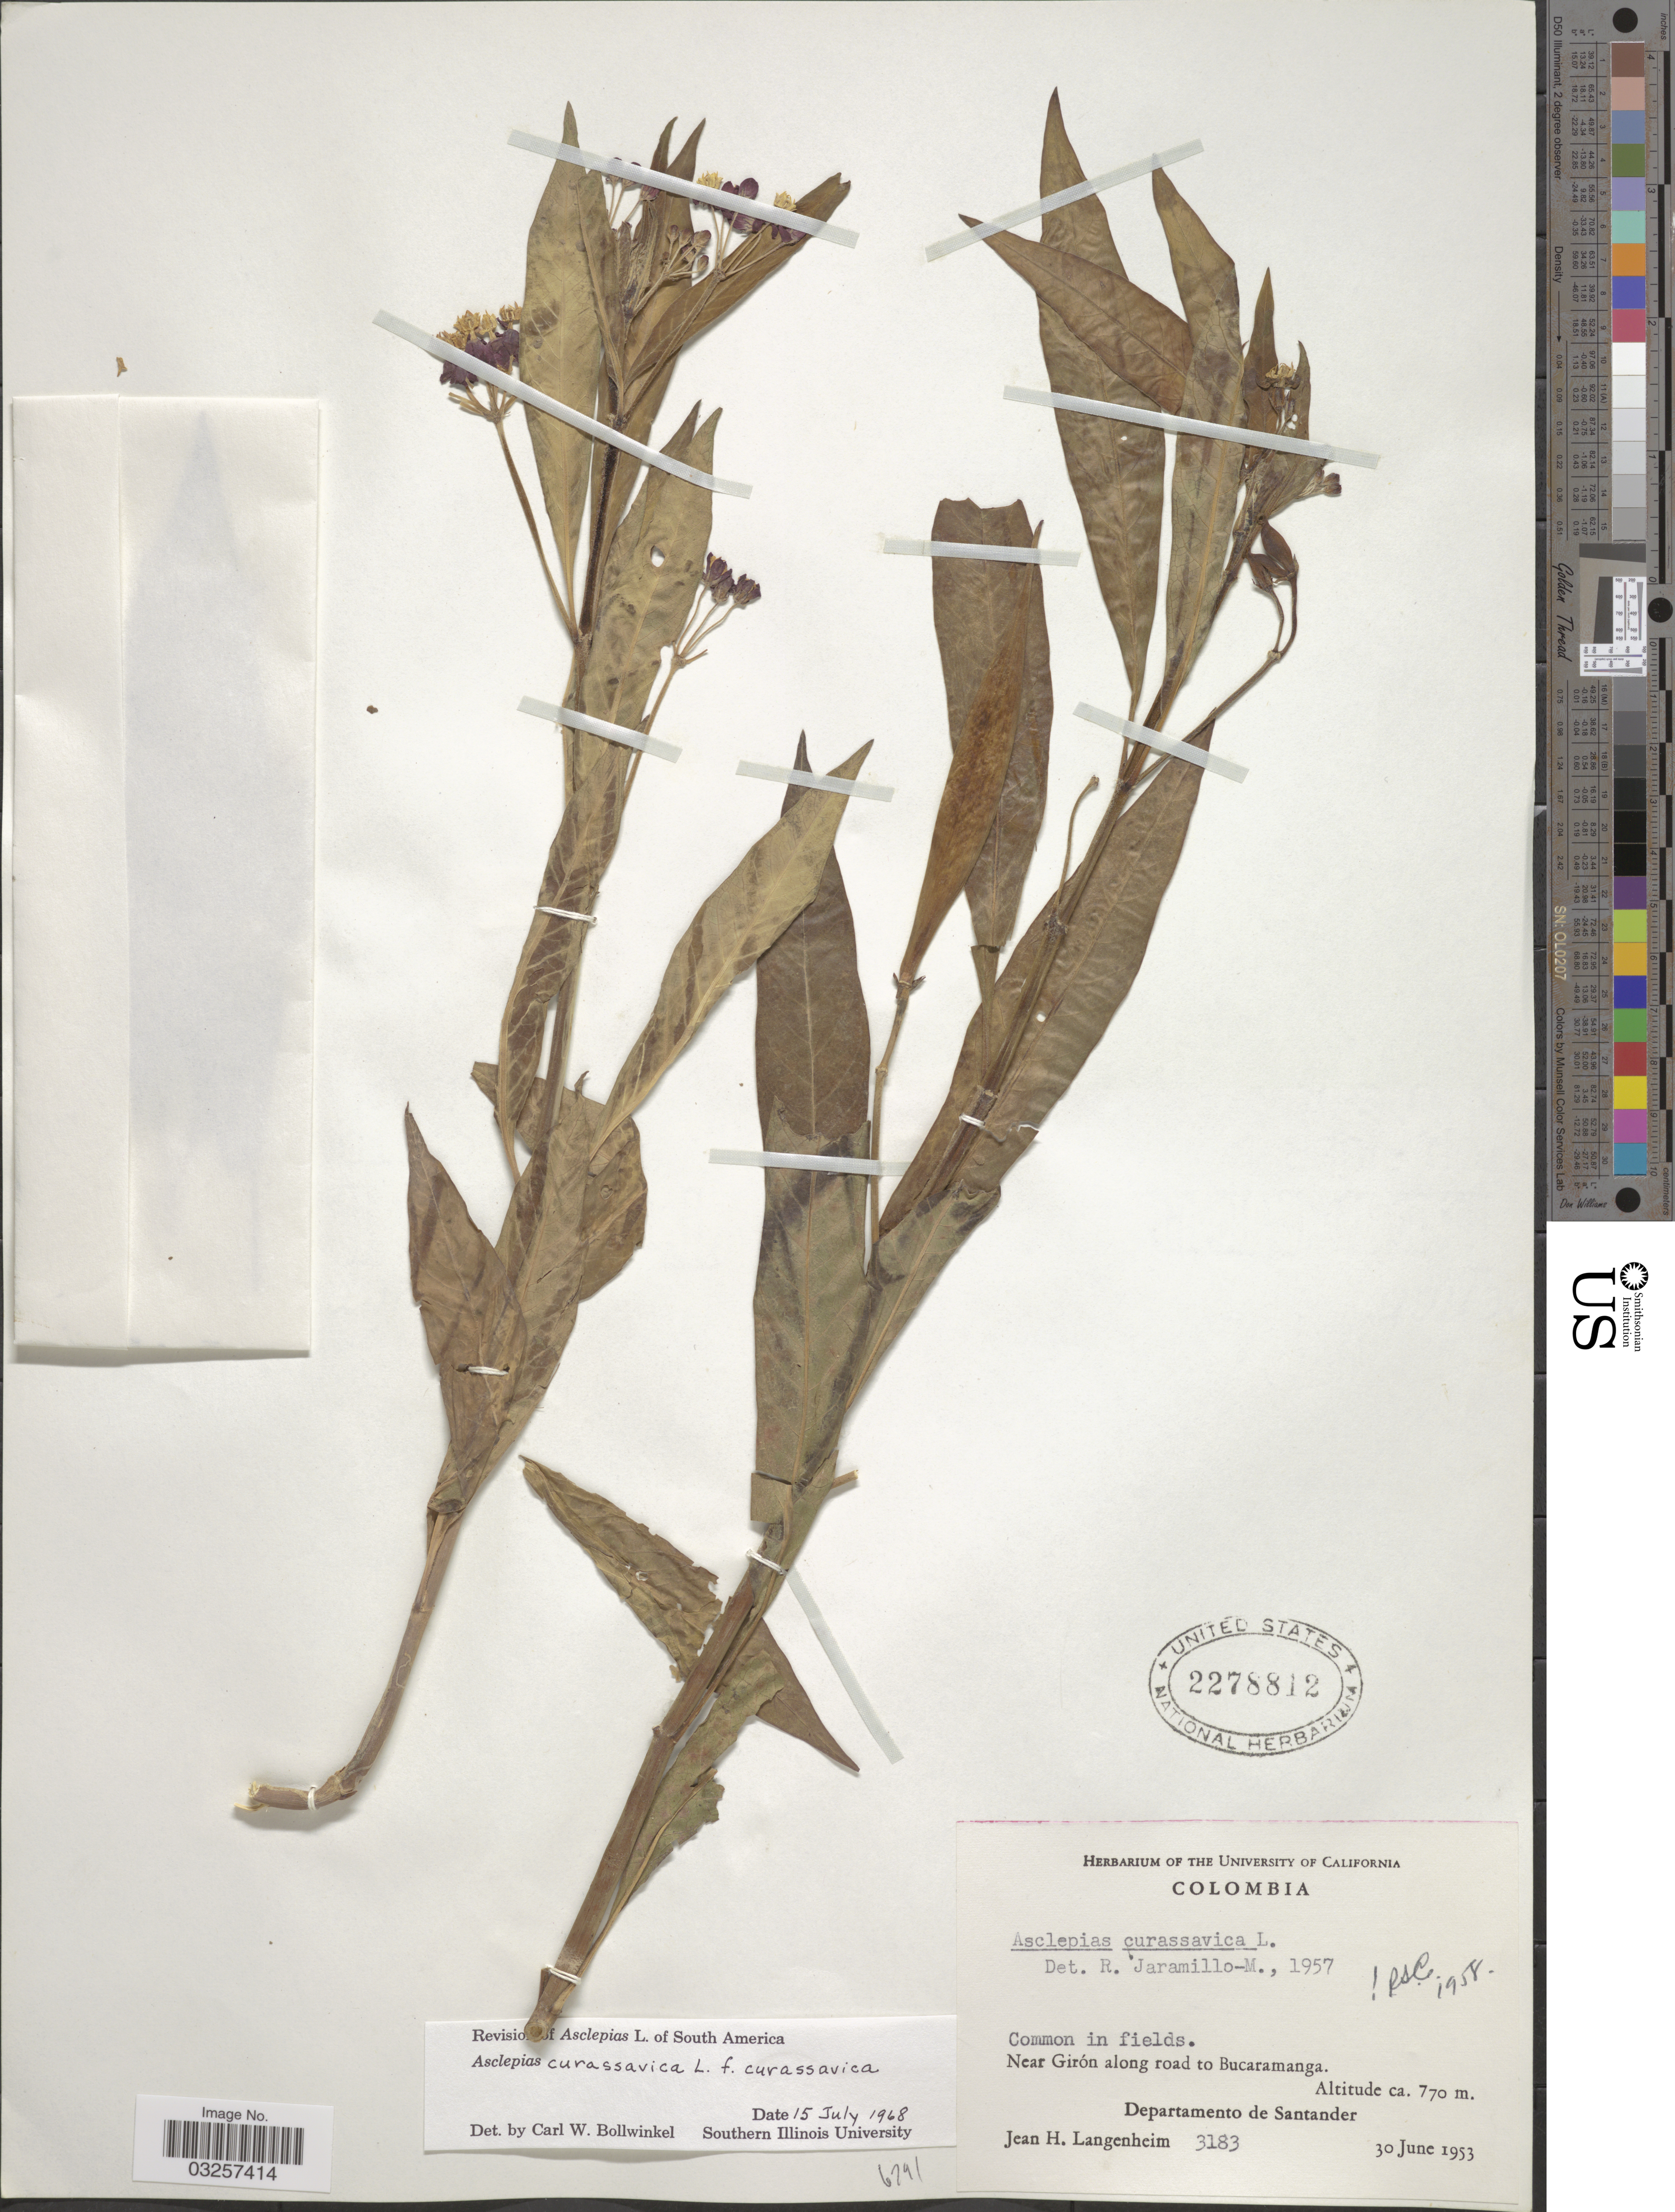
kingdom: Plantae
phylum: Tracheophyta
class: Magnoliopsida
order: Gentianales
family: Apocynaceae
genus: Asclepias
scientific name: Asclepias curassavica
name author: L.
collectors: J. H. Langenheim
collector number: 3183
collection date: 1953-06-30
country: Colombia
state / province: Santander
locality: Near Girón along road to Bucaramanga. Departamento de Santander.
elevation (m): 770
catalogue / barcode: US 2278812